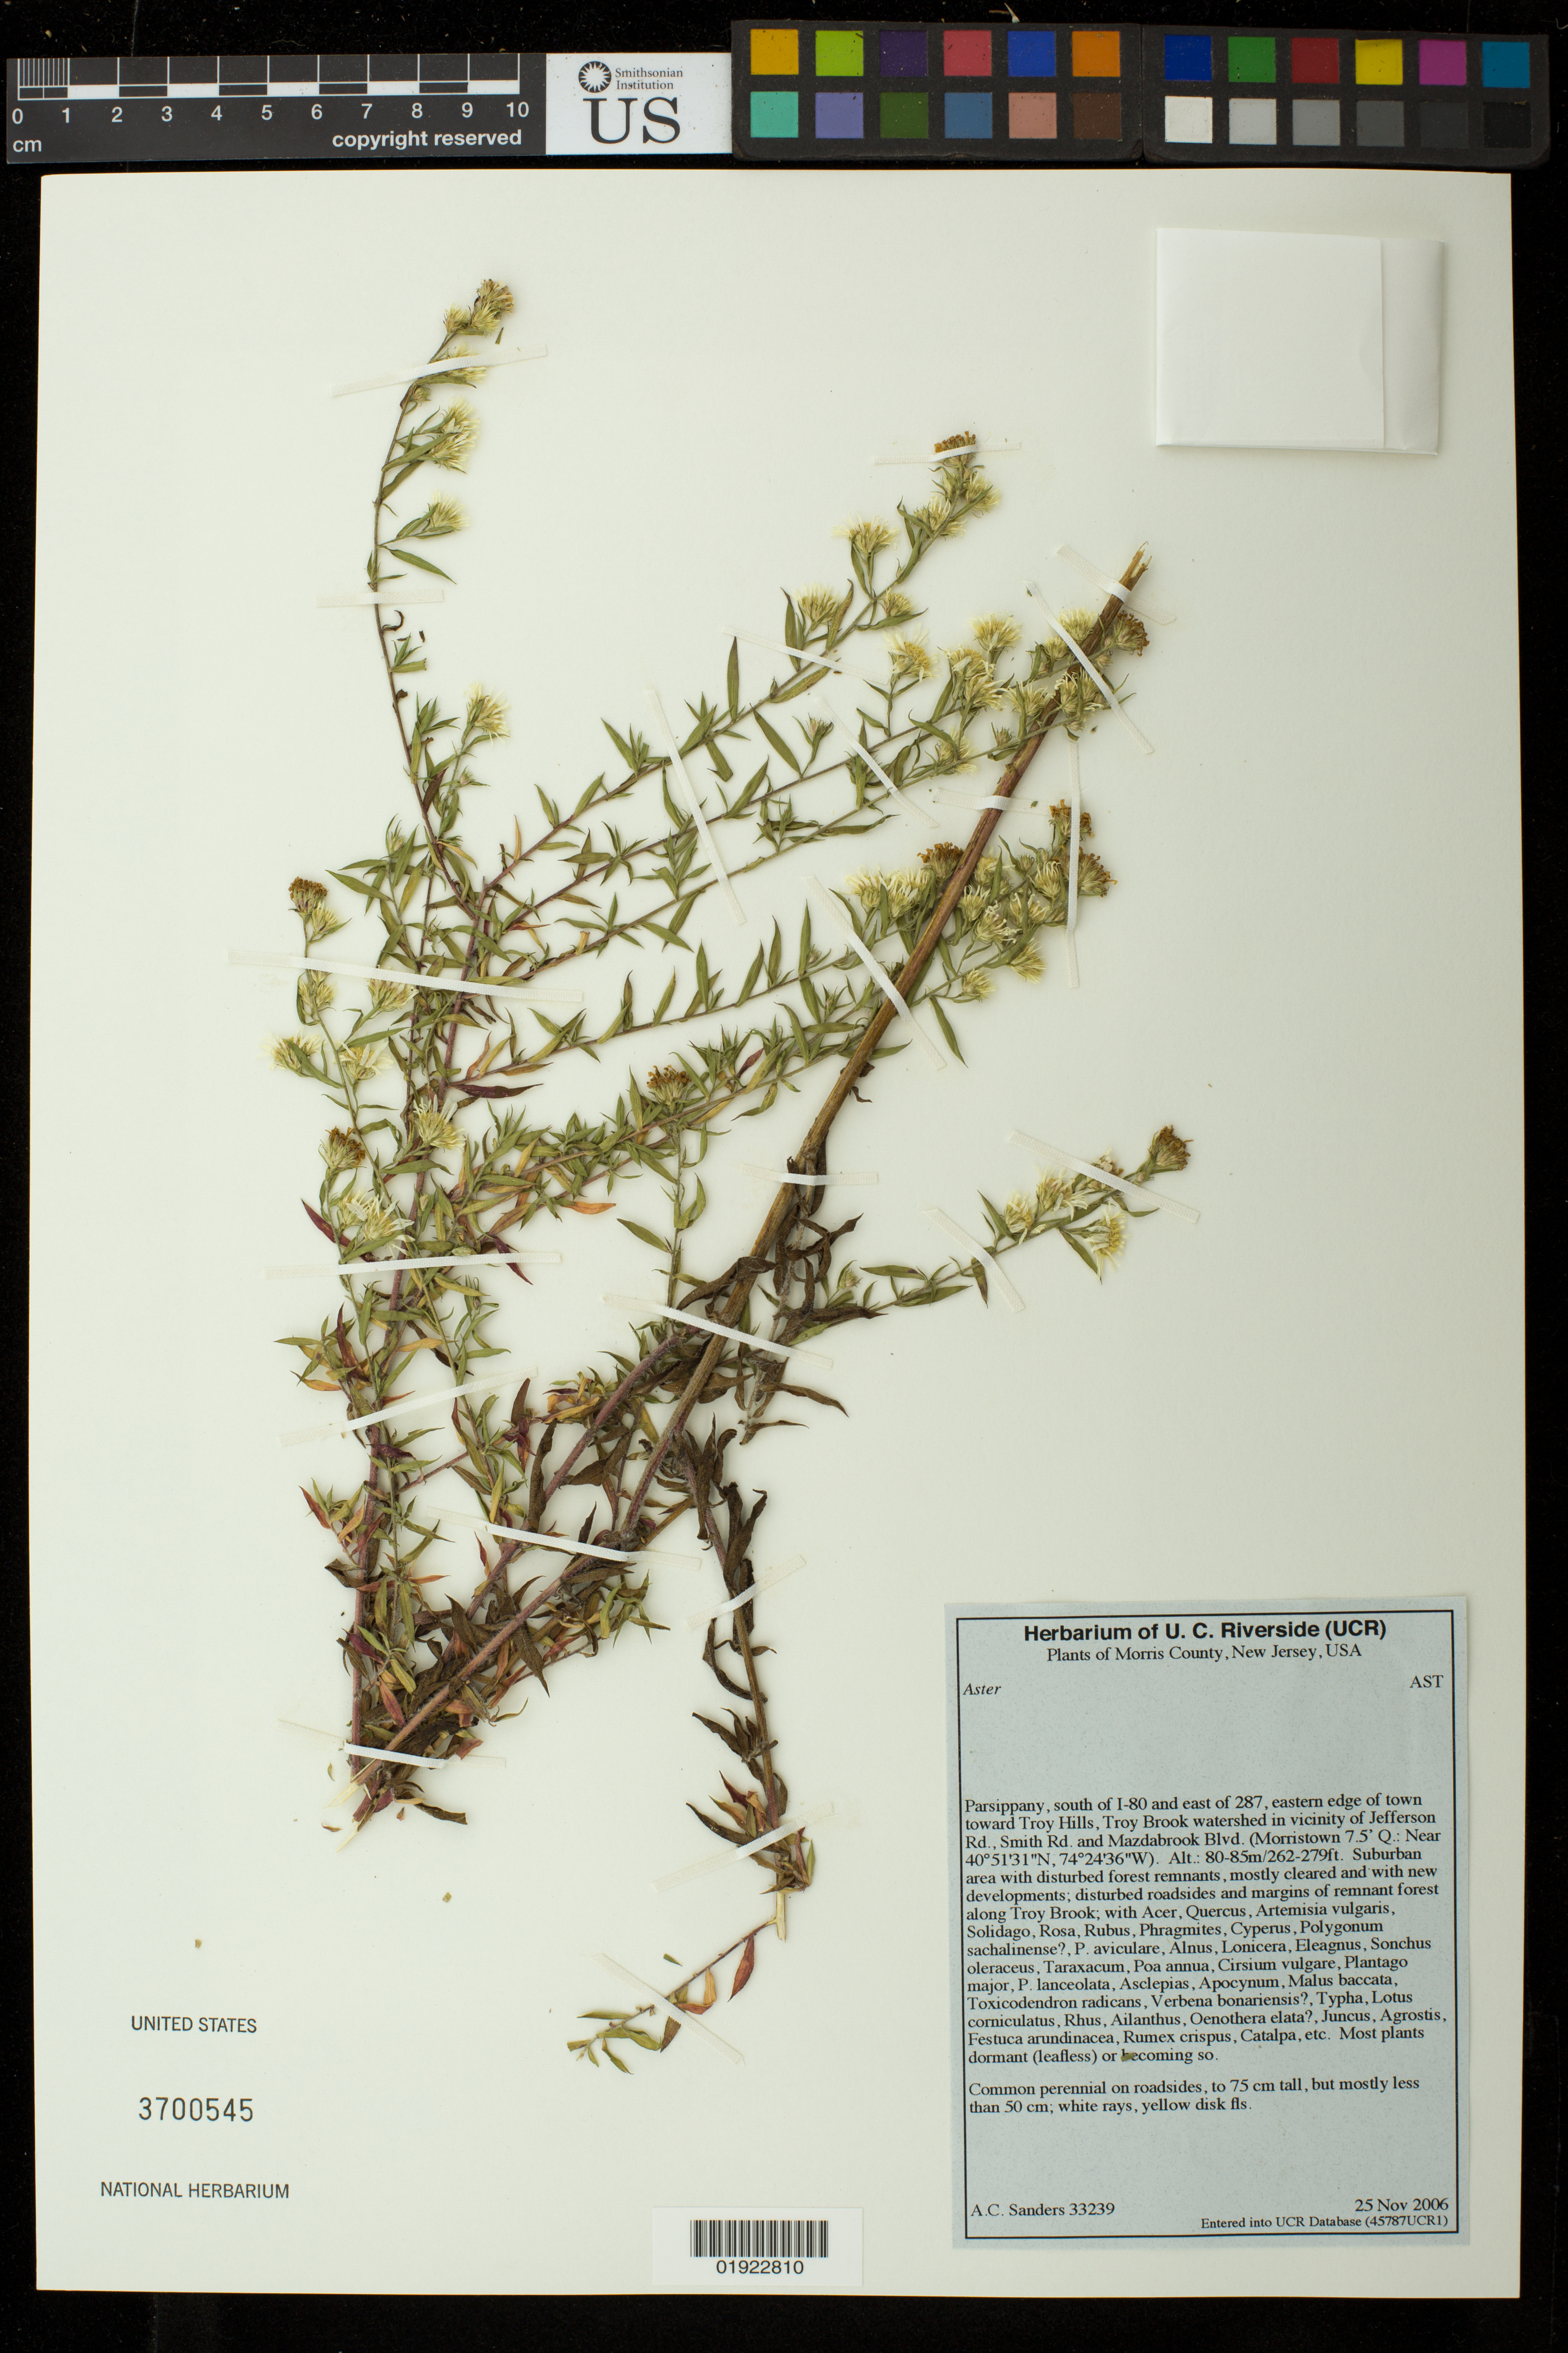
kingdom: Plantae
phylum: Tracheophyta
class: Magnoliopsida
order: Asterales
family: Asteraceae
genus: Aster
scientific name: Aster sp.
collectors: A. Sanders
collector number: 33239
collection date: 2006-11-25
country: United States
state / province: New Jersey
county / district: Morris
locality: Parsippany, south of I-80 and east of 287, eastern edge of town toward Troy Hills, Troy Brook watershed in vicinity of Jefferson Rd., Smith Rd. and Mazdabrook Blvd.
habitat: Suburban area with disturbed forest remnants, mostly cleared and with new developments; disturbed roadsides and margins of remnant forest along Troy Brook.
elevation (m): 80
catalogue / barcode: US 3700545